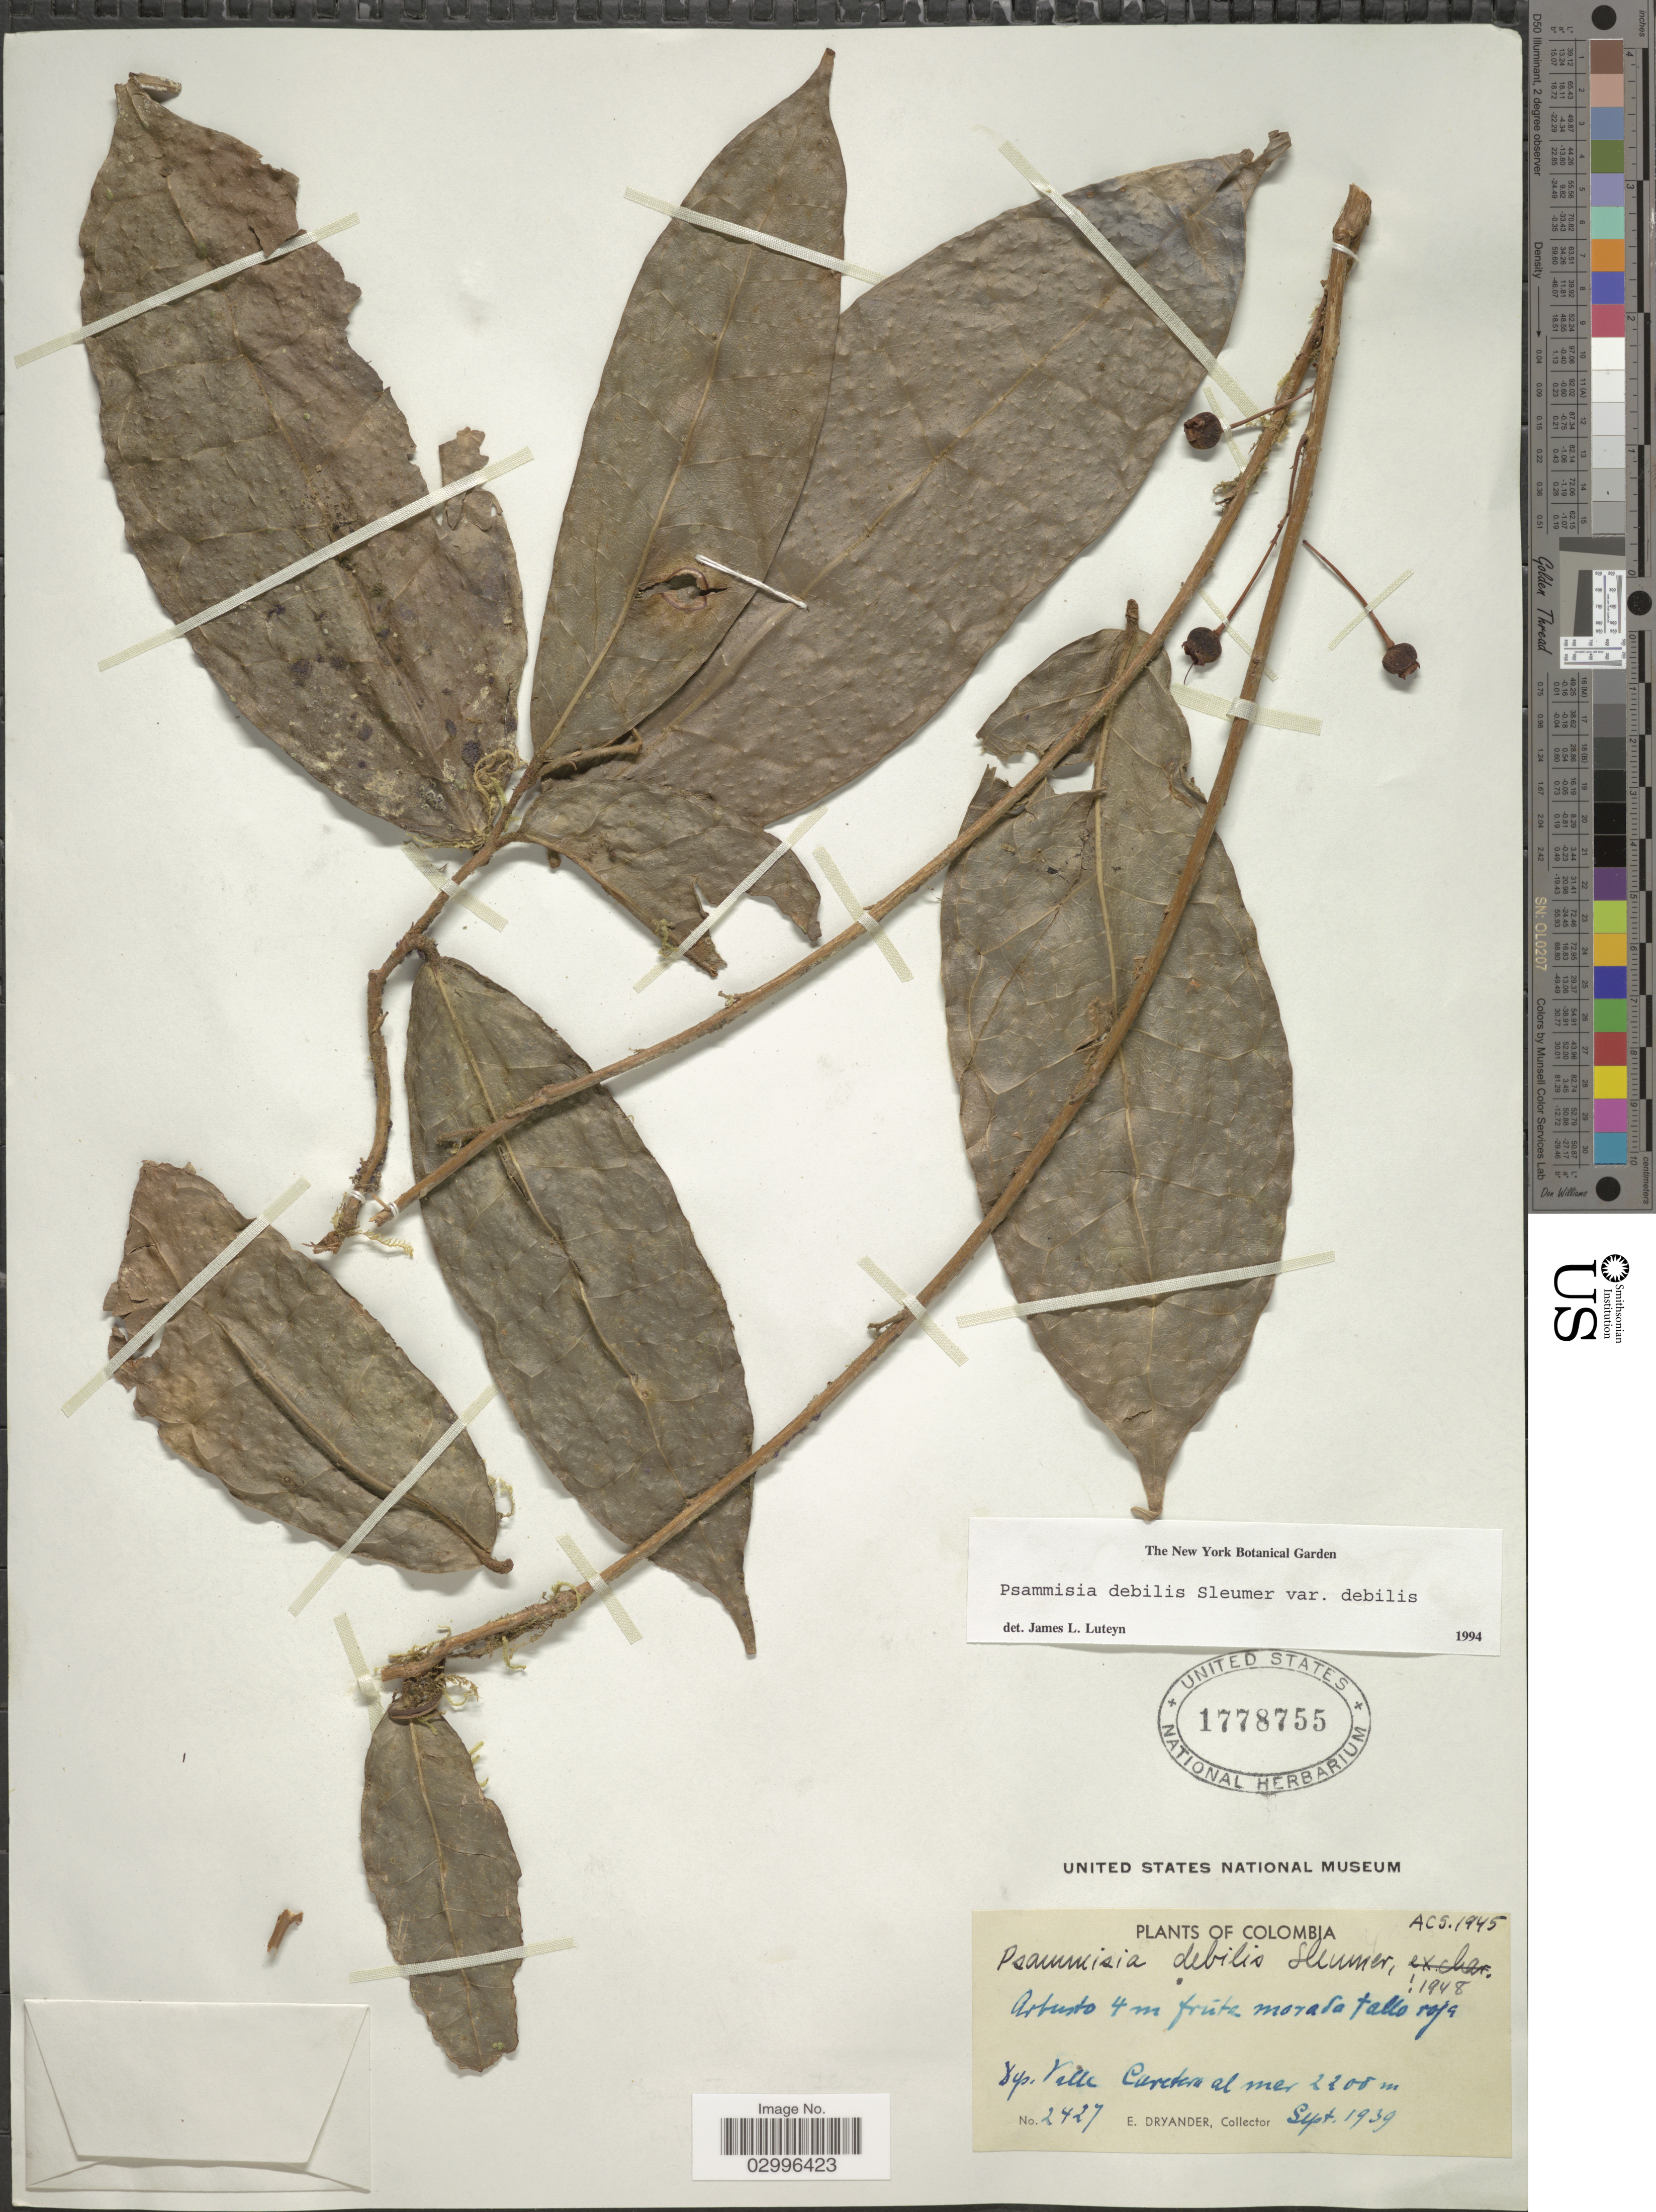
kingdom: Plantae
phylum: Tracheophyta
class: Magnoliopsida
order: Ericales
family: Ericaceae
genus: Psammisia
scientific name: Psammisia debilis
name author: Sleumer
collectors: E. Dryander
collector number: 2427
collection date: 1939-09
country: Colombia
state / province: Valle del Cauca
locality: Dep. Valle Caretera al mar.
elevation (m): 2208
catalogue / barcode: US 1778755